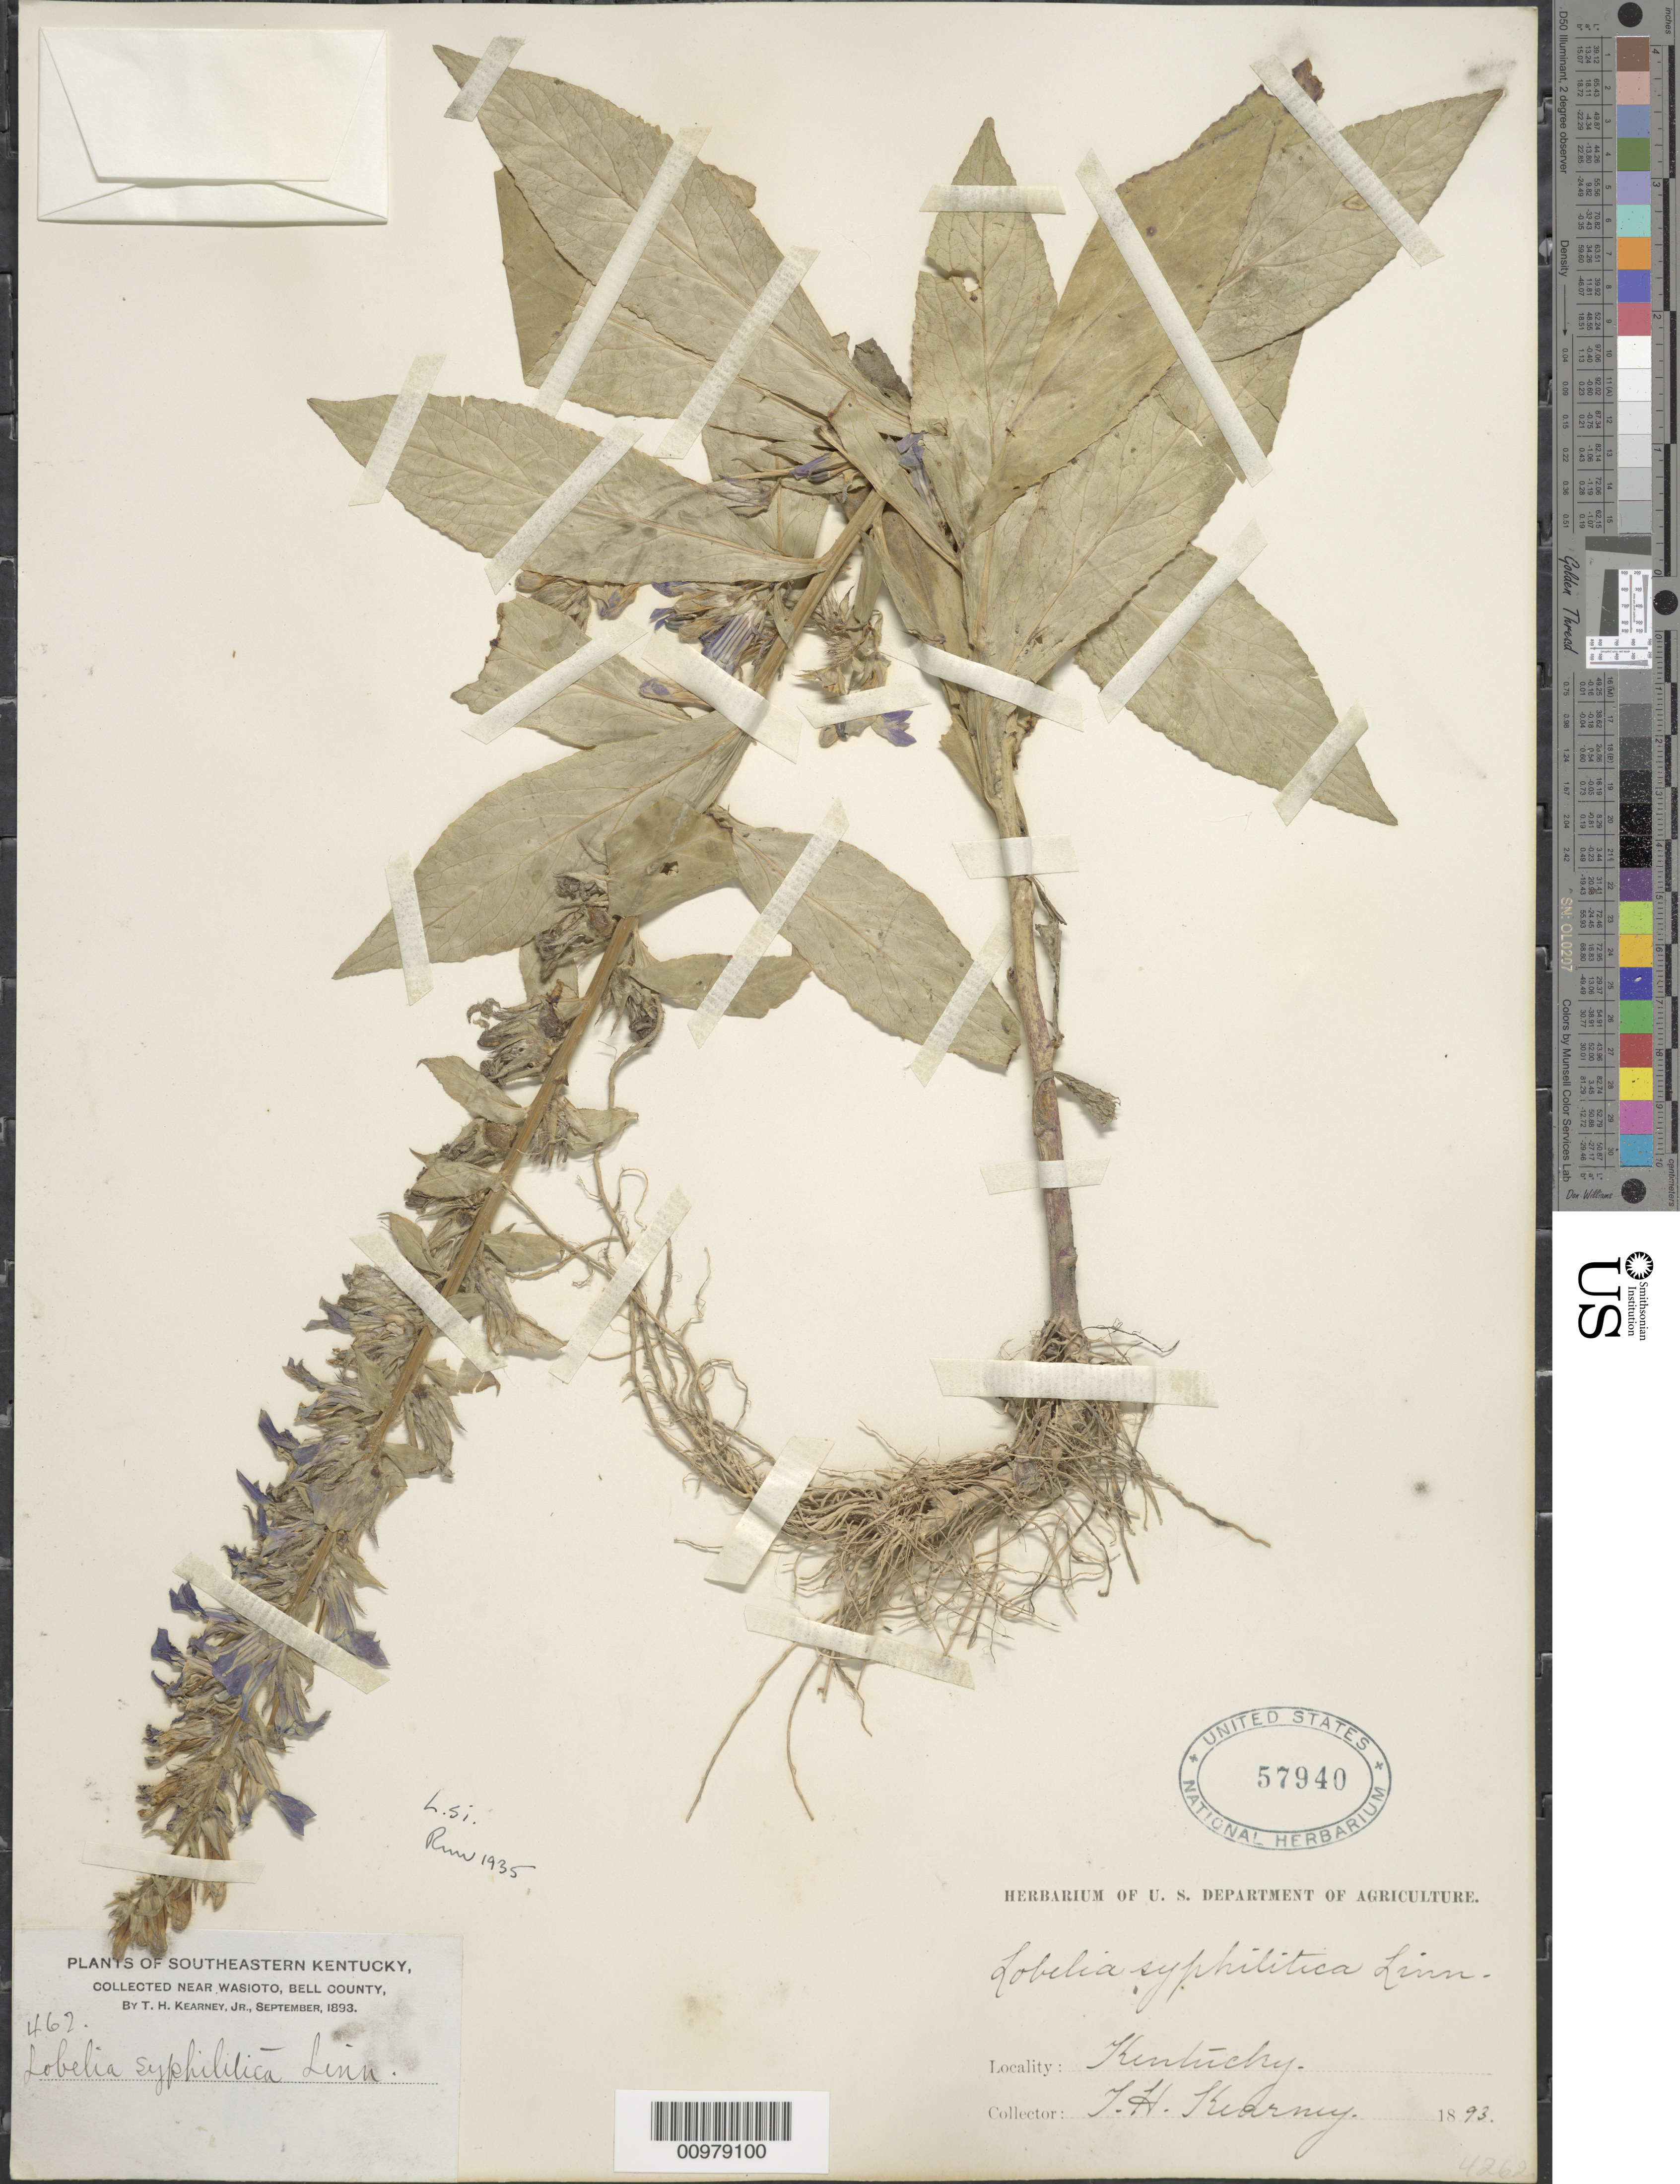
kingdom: Plantae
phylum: Tracheophyta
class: Magnoliopsida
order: Asterales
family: Campanulaceae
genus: Lobelia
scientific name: Lobelia siphilitica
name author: L.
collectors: T. H. Kearney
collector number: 462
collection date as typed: Sep 1893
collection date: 1893-09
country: United States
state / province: Kentucky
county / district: Bell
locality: Near Wasioto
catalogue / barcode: US 57940